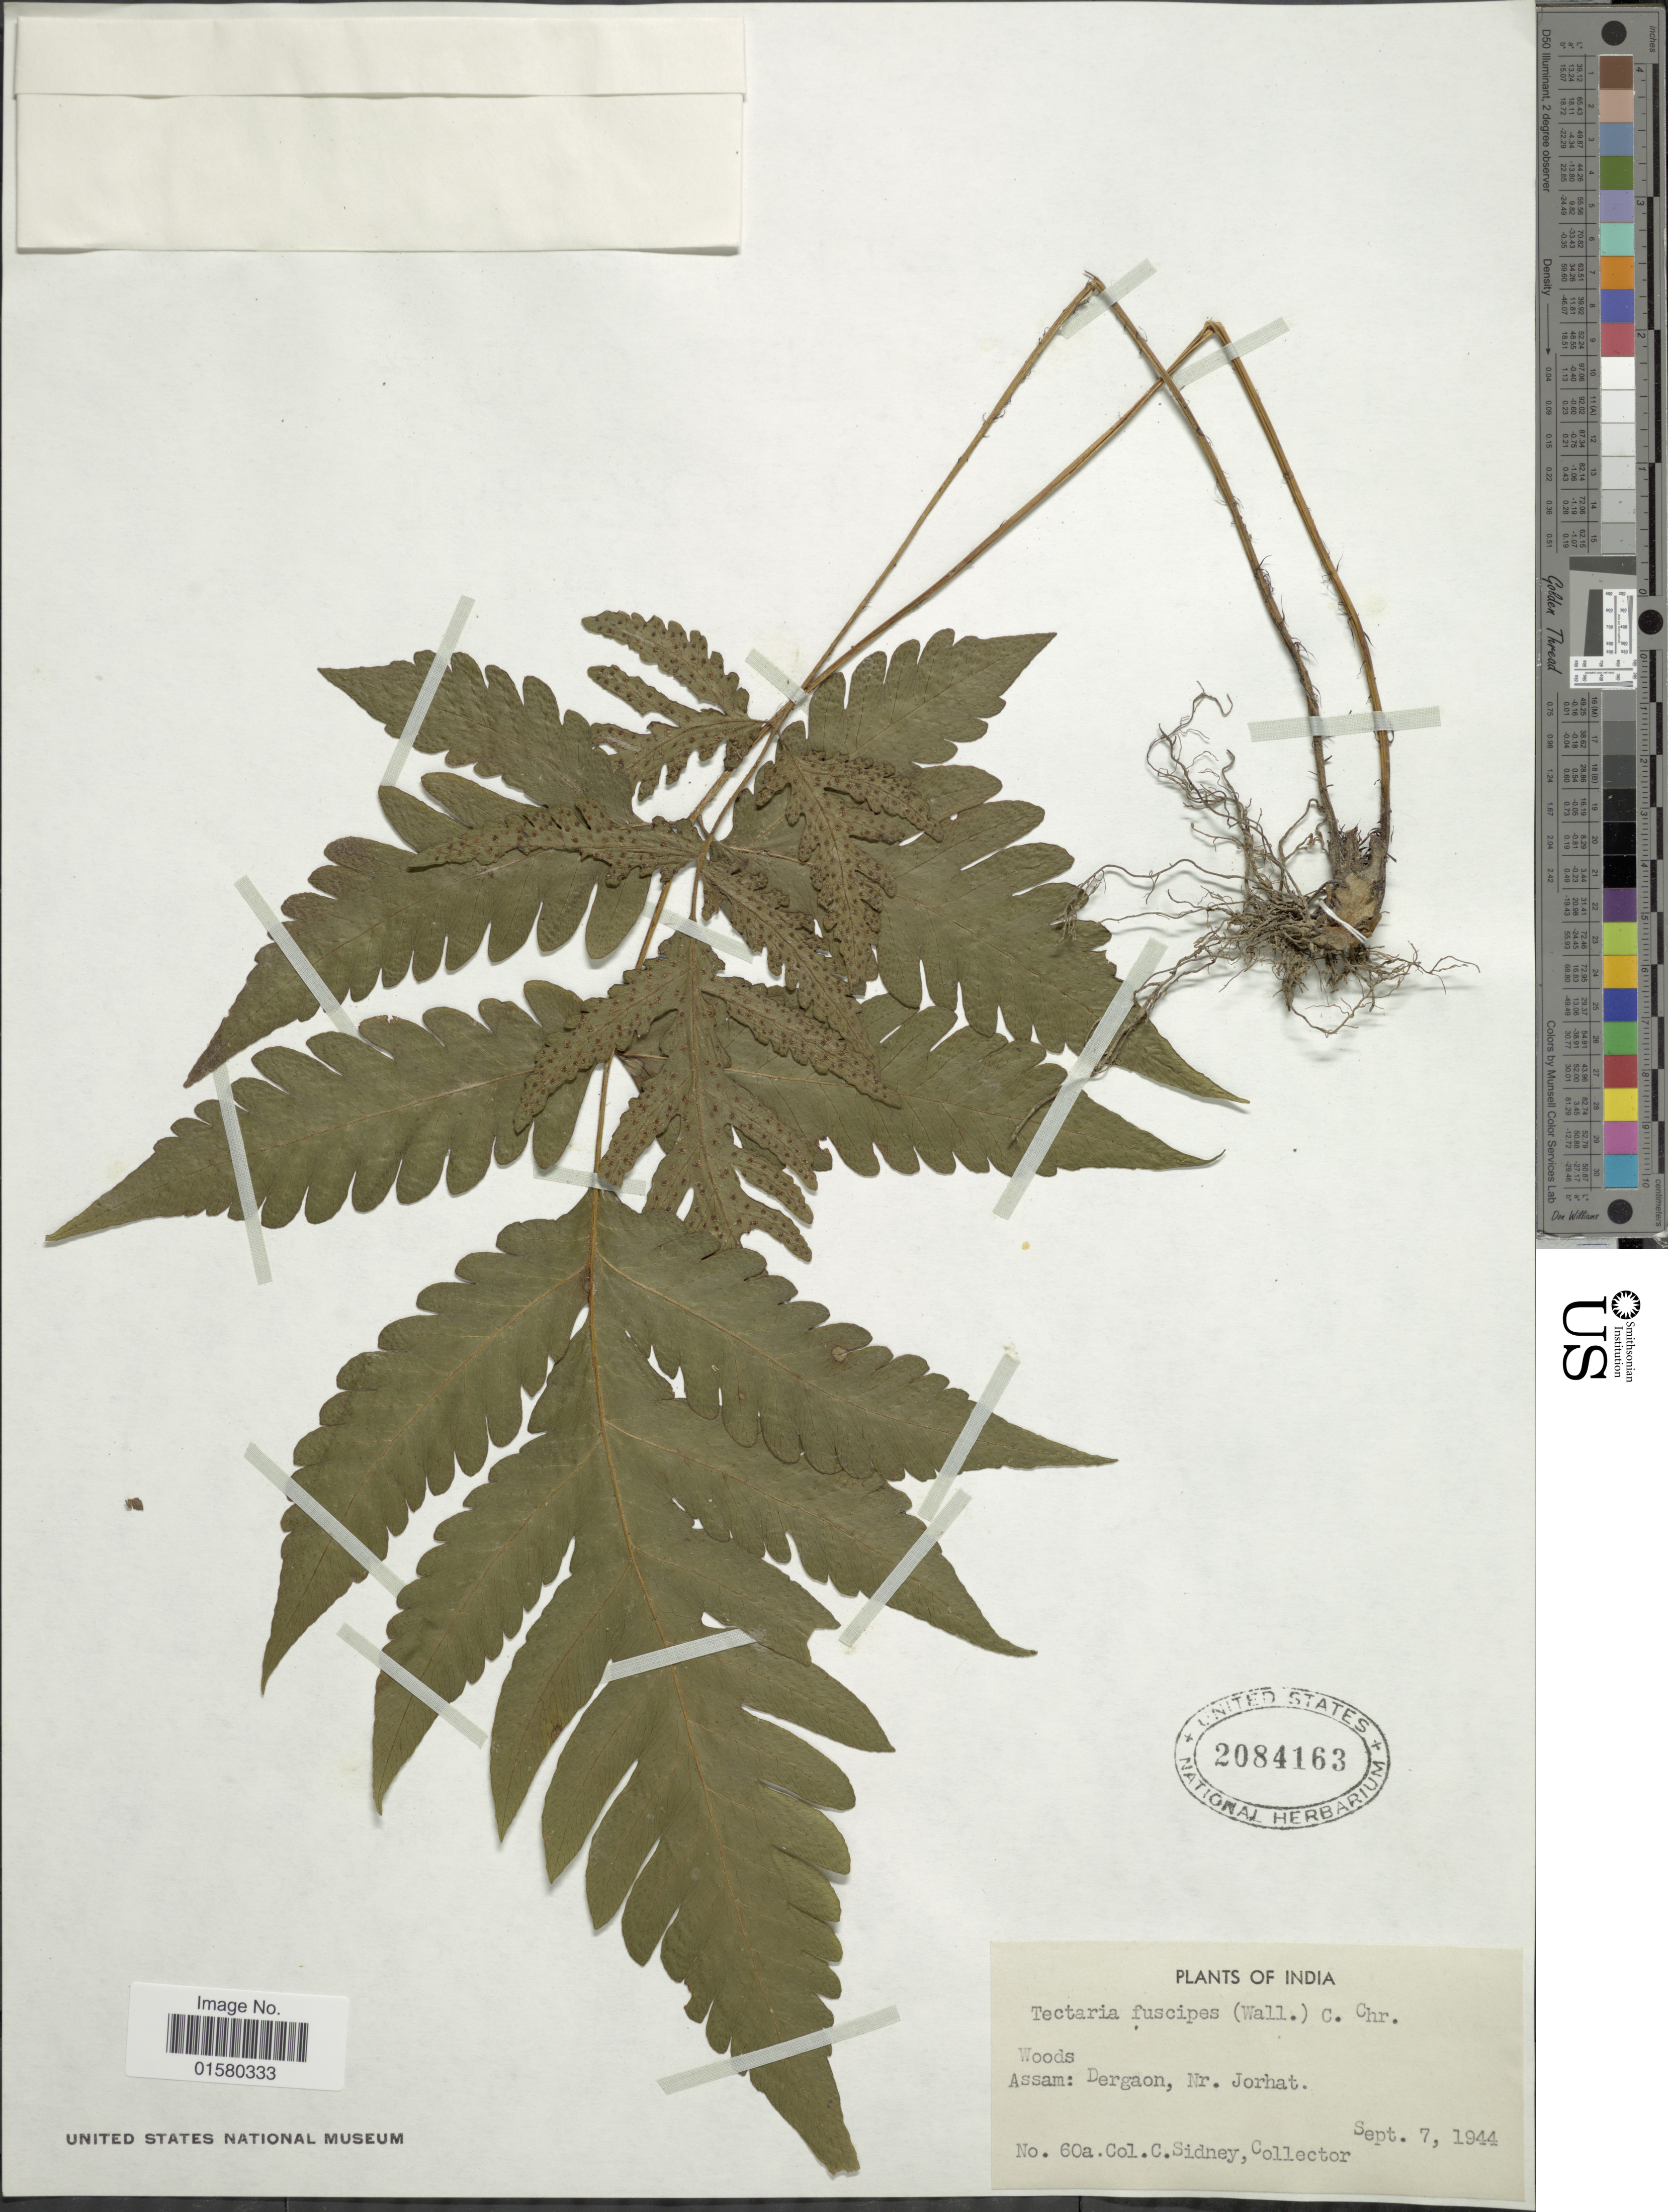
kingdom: Plantae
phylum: Tracheophyta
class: Polypodiopsida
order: Polypodiales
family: Tectariaceae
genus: Tectaria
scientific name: Tectaria paradoxa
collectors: C. Sidney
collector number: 60a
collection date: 1944-09-07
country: India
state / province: Assam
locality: Assam: Dergaon, Nr. Jorhat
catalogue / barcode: US 2084163